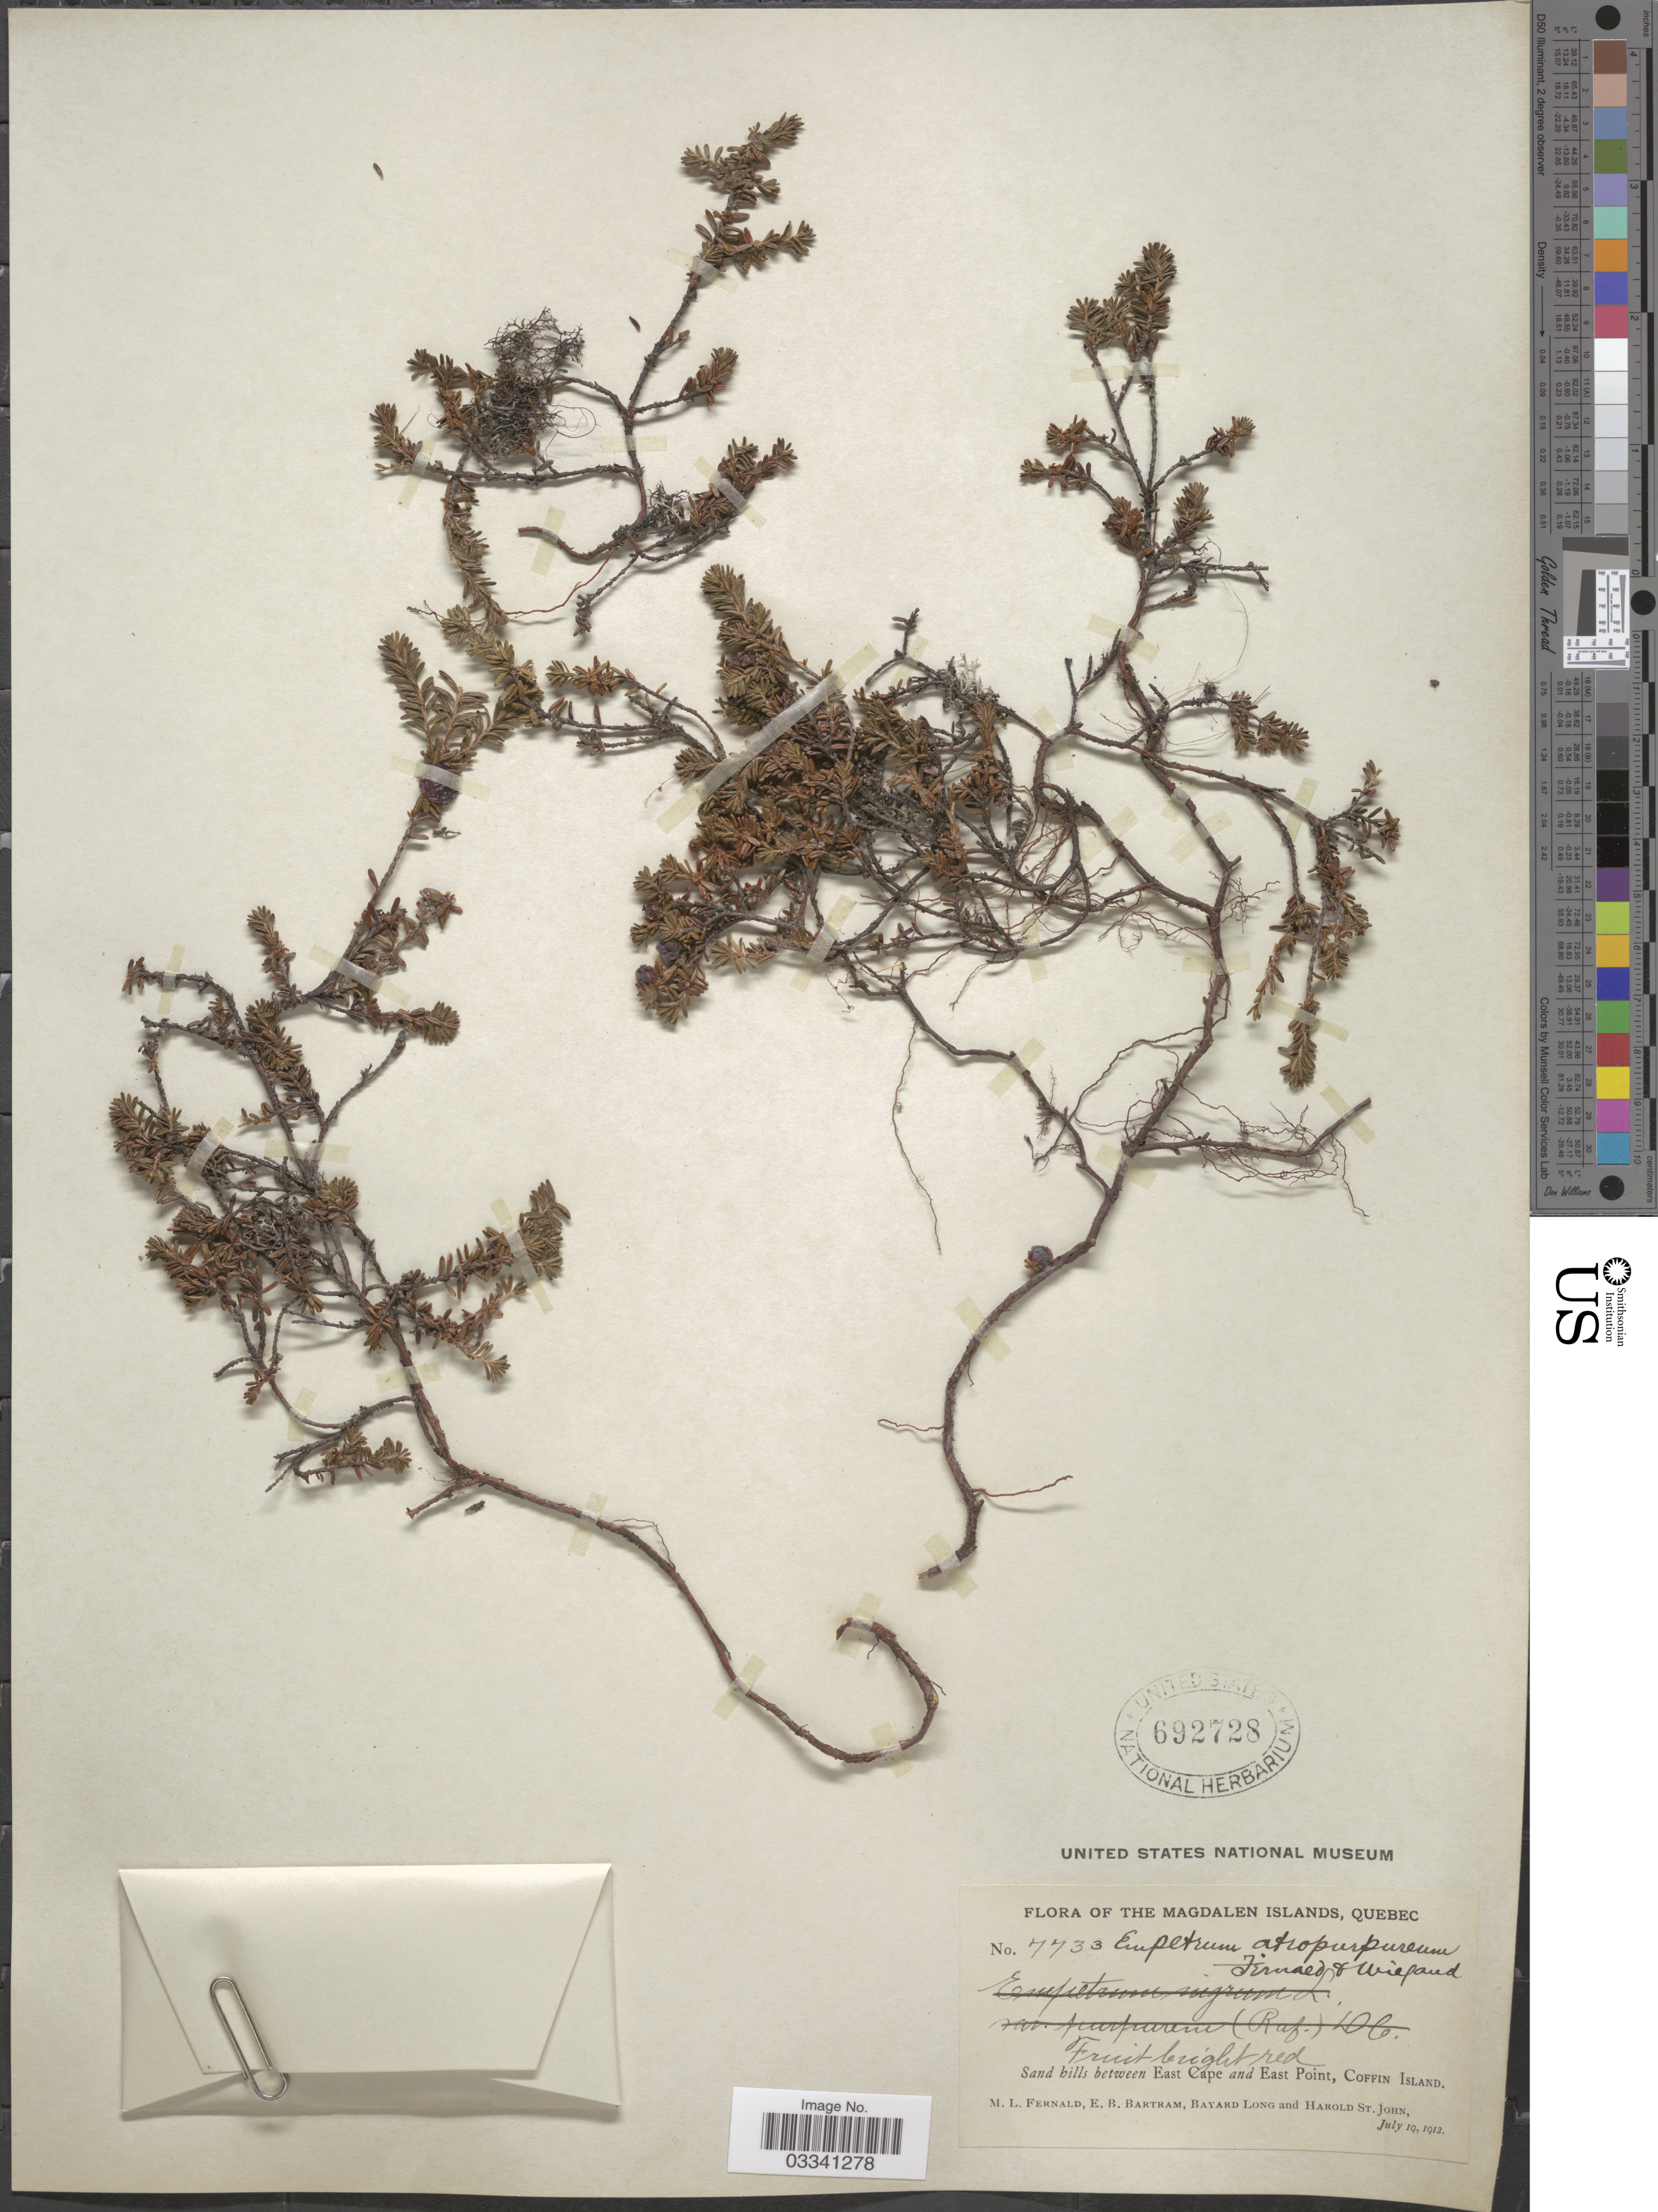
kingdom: Plantae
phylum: Tracheophyta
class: Magnoliopsida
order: Ericales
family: Ericaceae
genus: Empetrum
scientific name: Empetrum atropurpureum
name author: Fernald & Wiegand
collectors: M. L. Fernald, E. B. Bartram, B. Long & H. St. John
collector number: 7733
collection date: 1912-07-19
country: Canada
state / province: Quebec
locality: The Magdalen Islands. Sand hills between East Cape and East Point, Coffin Island.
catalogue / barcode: US 692728